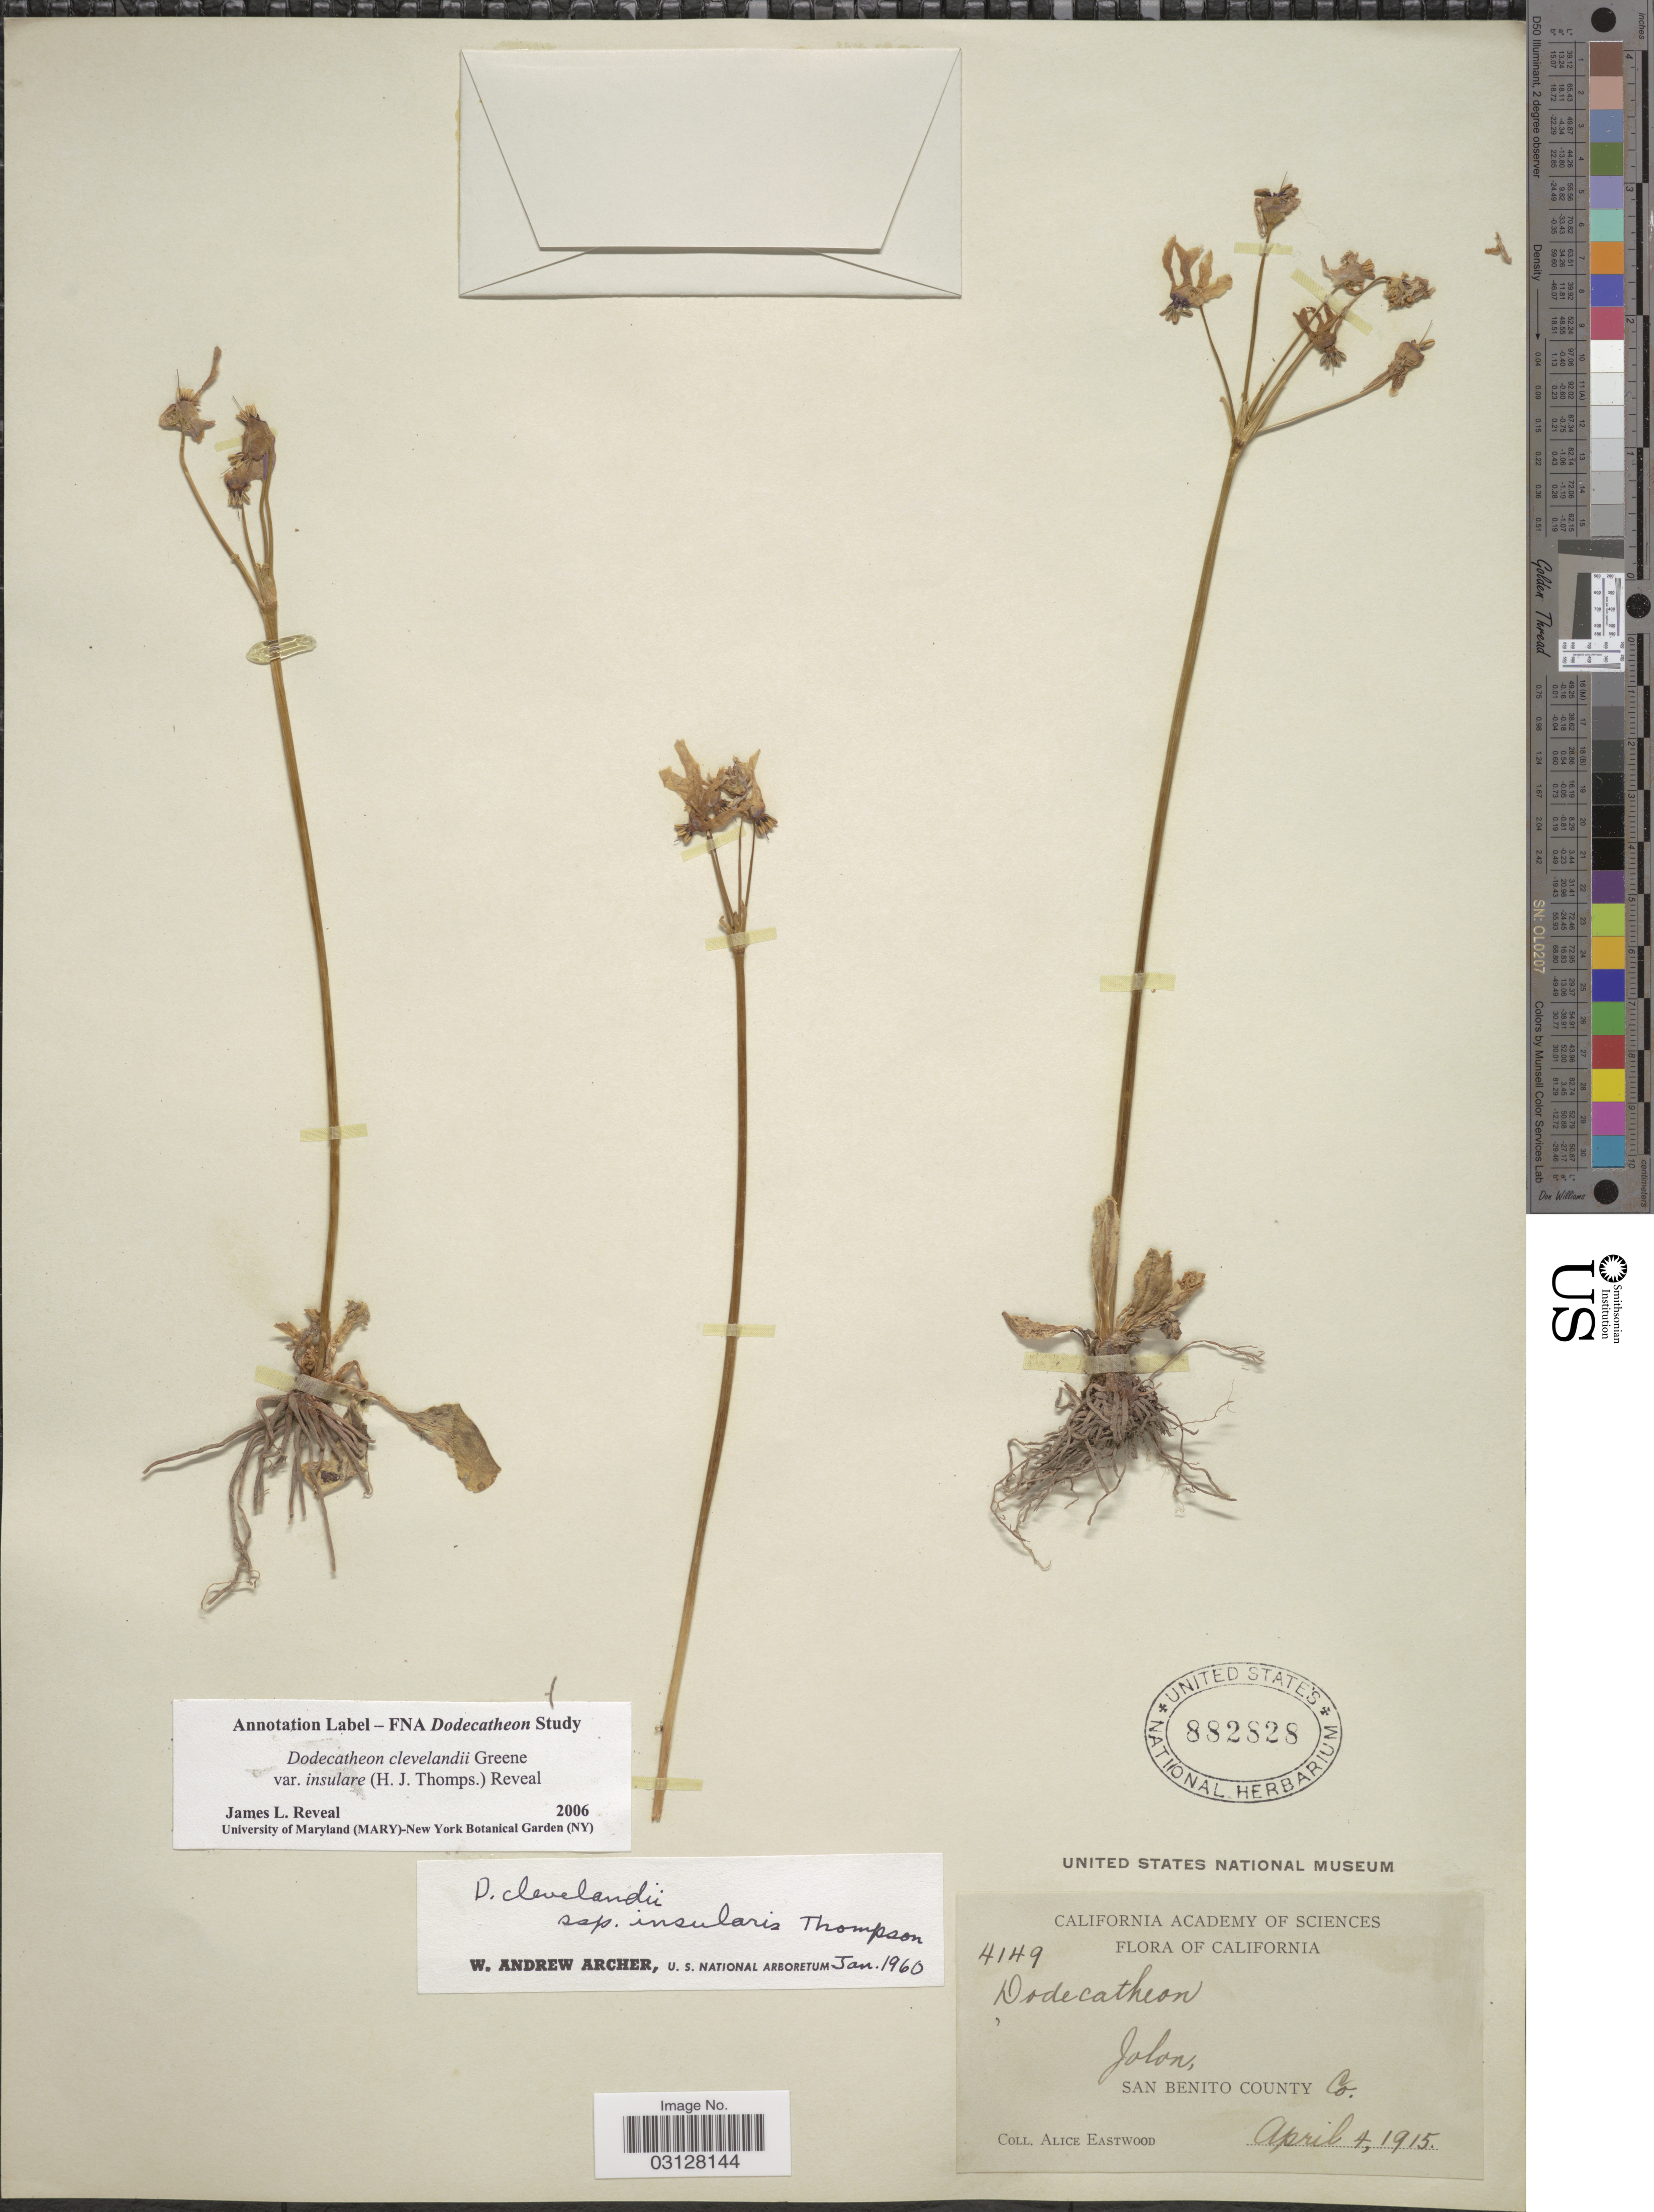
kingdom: Plantae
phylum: Tracheophyta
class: Magnoliopsida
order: Ericales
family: Primulaceae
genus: Dodecatheon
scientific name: Dodecatheon clevelandii subsp. insulare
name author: H.J. Thomps.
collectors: A. Eastwood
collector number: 4149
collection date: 1915-04-04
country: United States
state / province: California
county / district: San Benito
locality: Jolon, San Benito County Co.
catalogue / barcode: US 882828